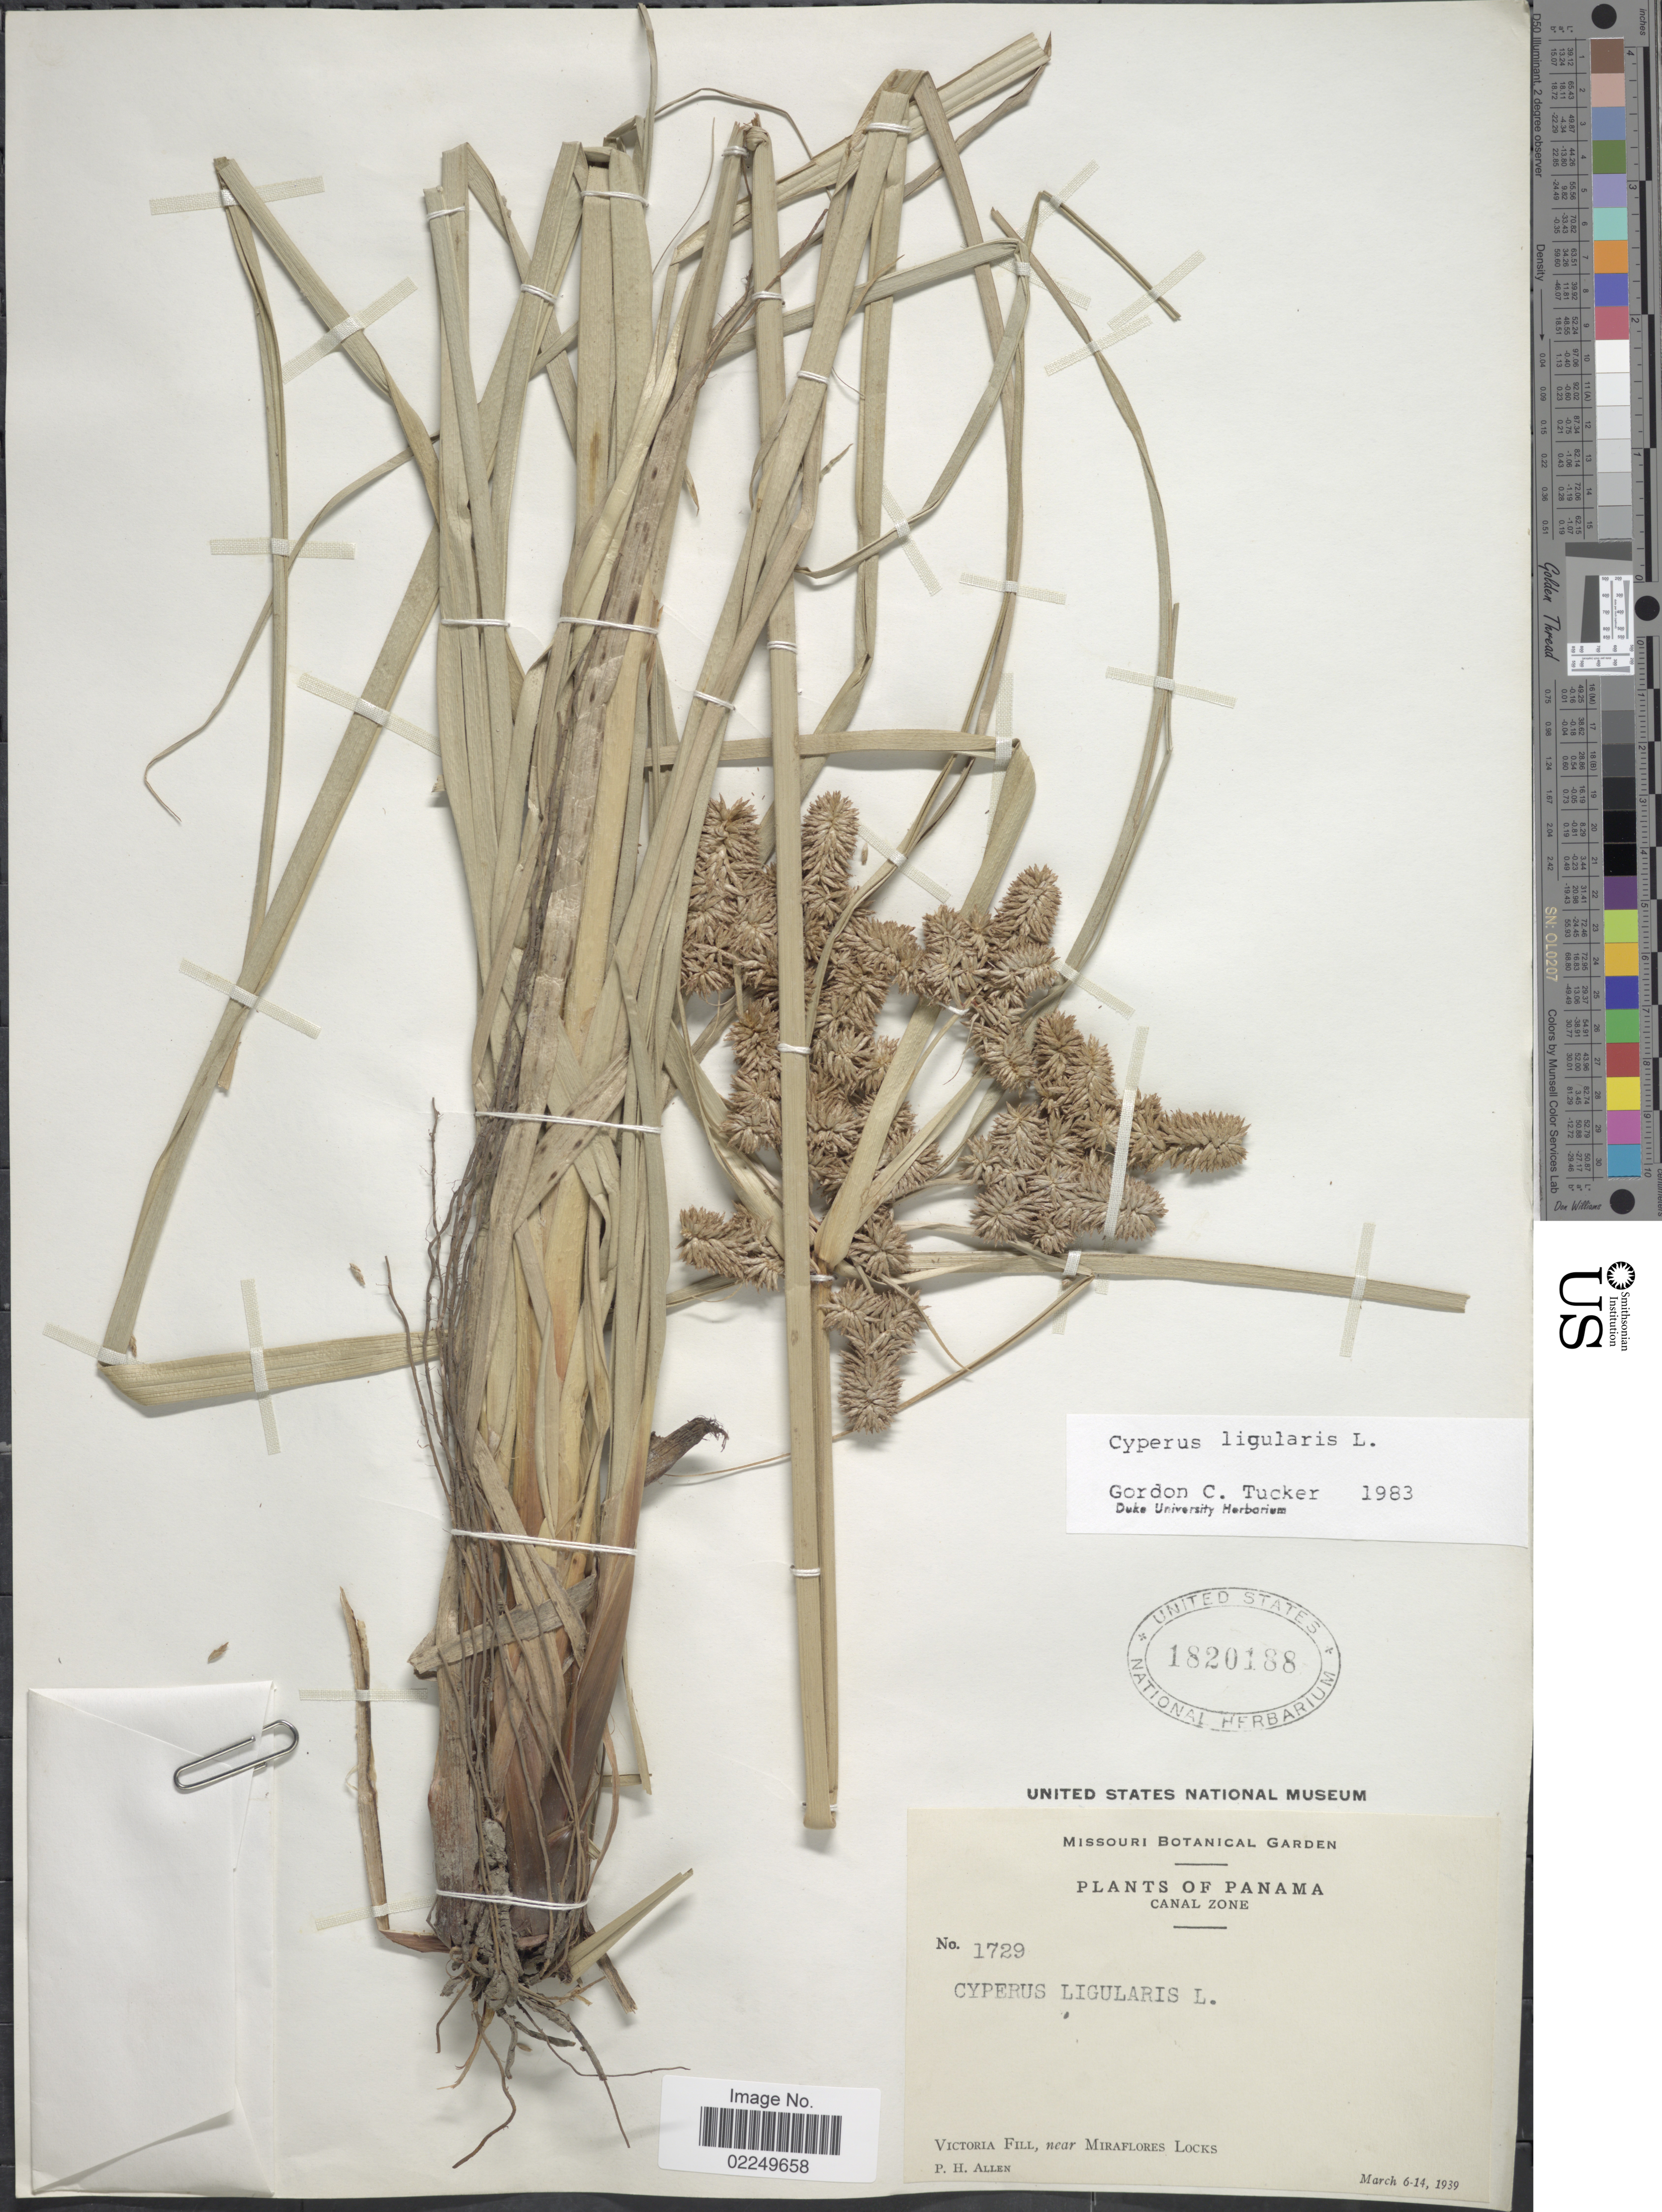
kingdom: Plantae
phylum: Tracheophyta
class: Liliopsida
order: Poales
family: Cyperaceae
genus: Cyperus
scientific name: Cyperus ligularis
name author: L.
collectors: P. H. Allen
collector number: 1729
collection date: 1939-03-06/1939-03-14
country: Panama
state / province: Panamá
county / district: Canal Zone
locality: Canal Zone, Victoria Fill, near Miraflores Locks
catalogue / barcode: US 1820188